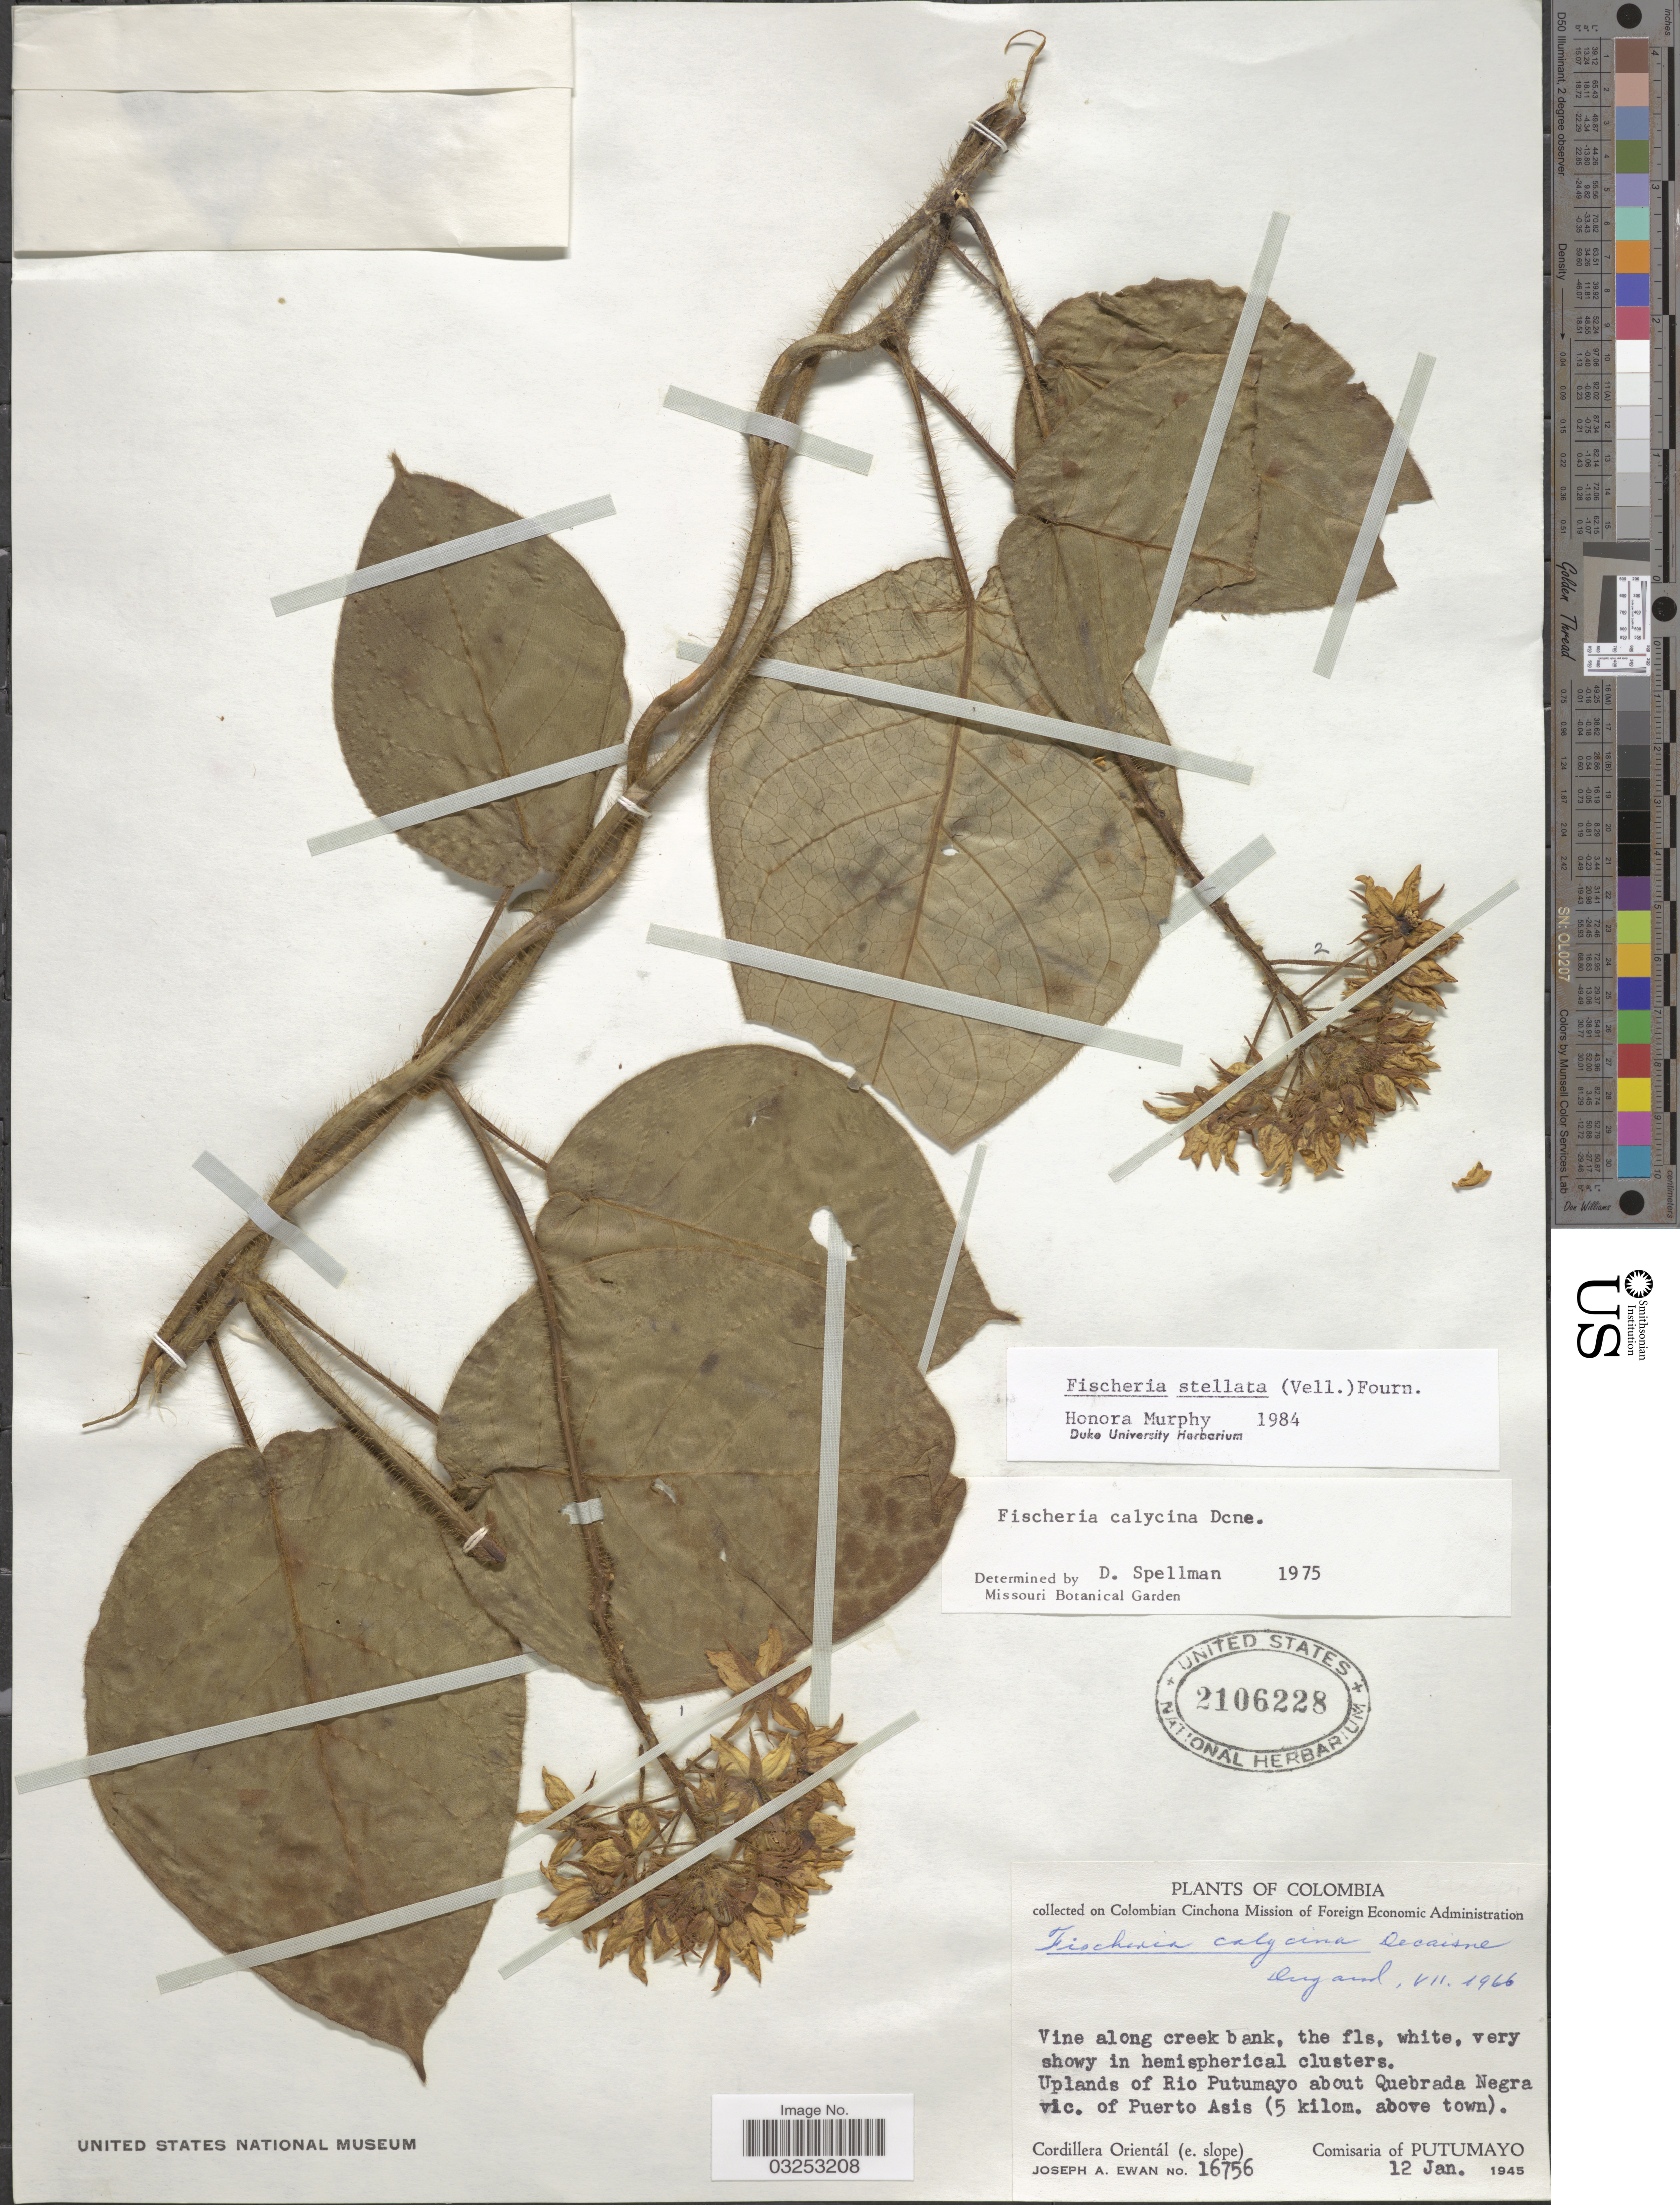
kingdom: Plantae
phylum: Tracheophyta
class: Magnoliopsida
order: Gentianales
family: Apocynaceae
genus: Fischeria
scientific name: Fischeria stellata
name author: (Vell.) E. Fourn.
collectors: J. A. Ewan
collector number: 16756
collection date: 1945-01-12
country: Colombia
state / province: Putumayo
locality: Uplands of Rio Putumayo about Quebrada Negra. Vic. of Puerto Asis (5 kilom. above town). Cordillera Orientál (e. slope). Comisaria of Putumayo.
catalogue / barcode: US 2106228